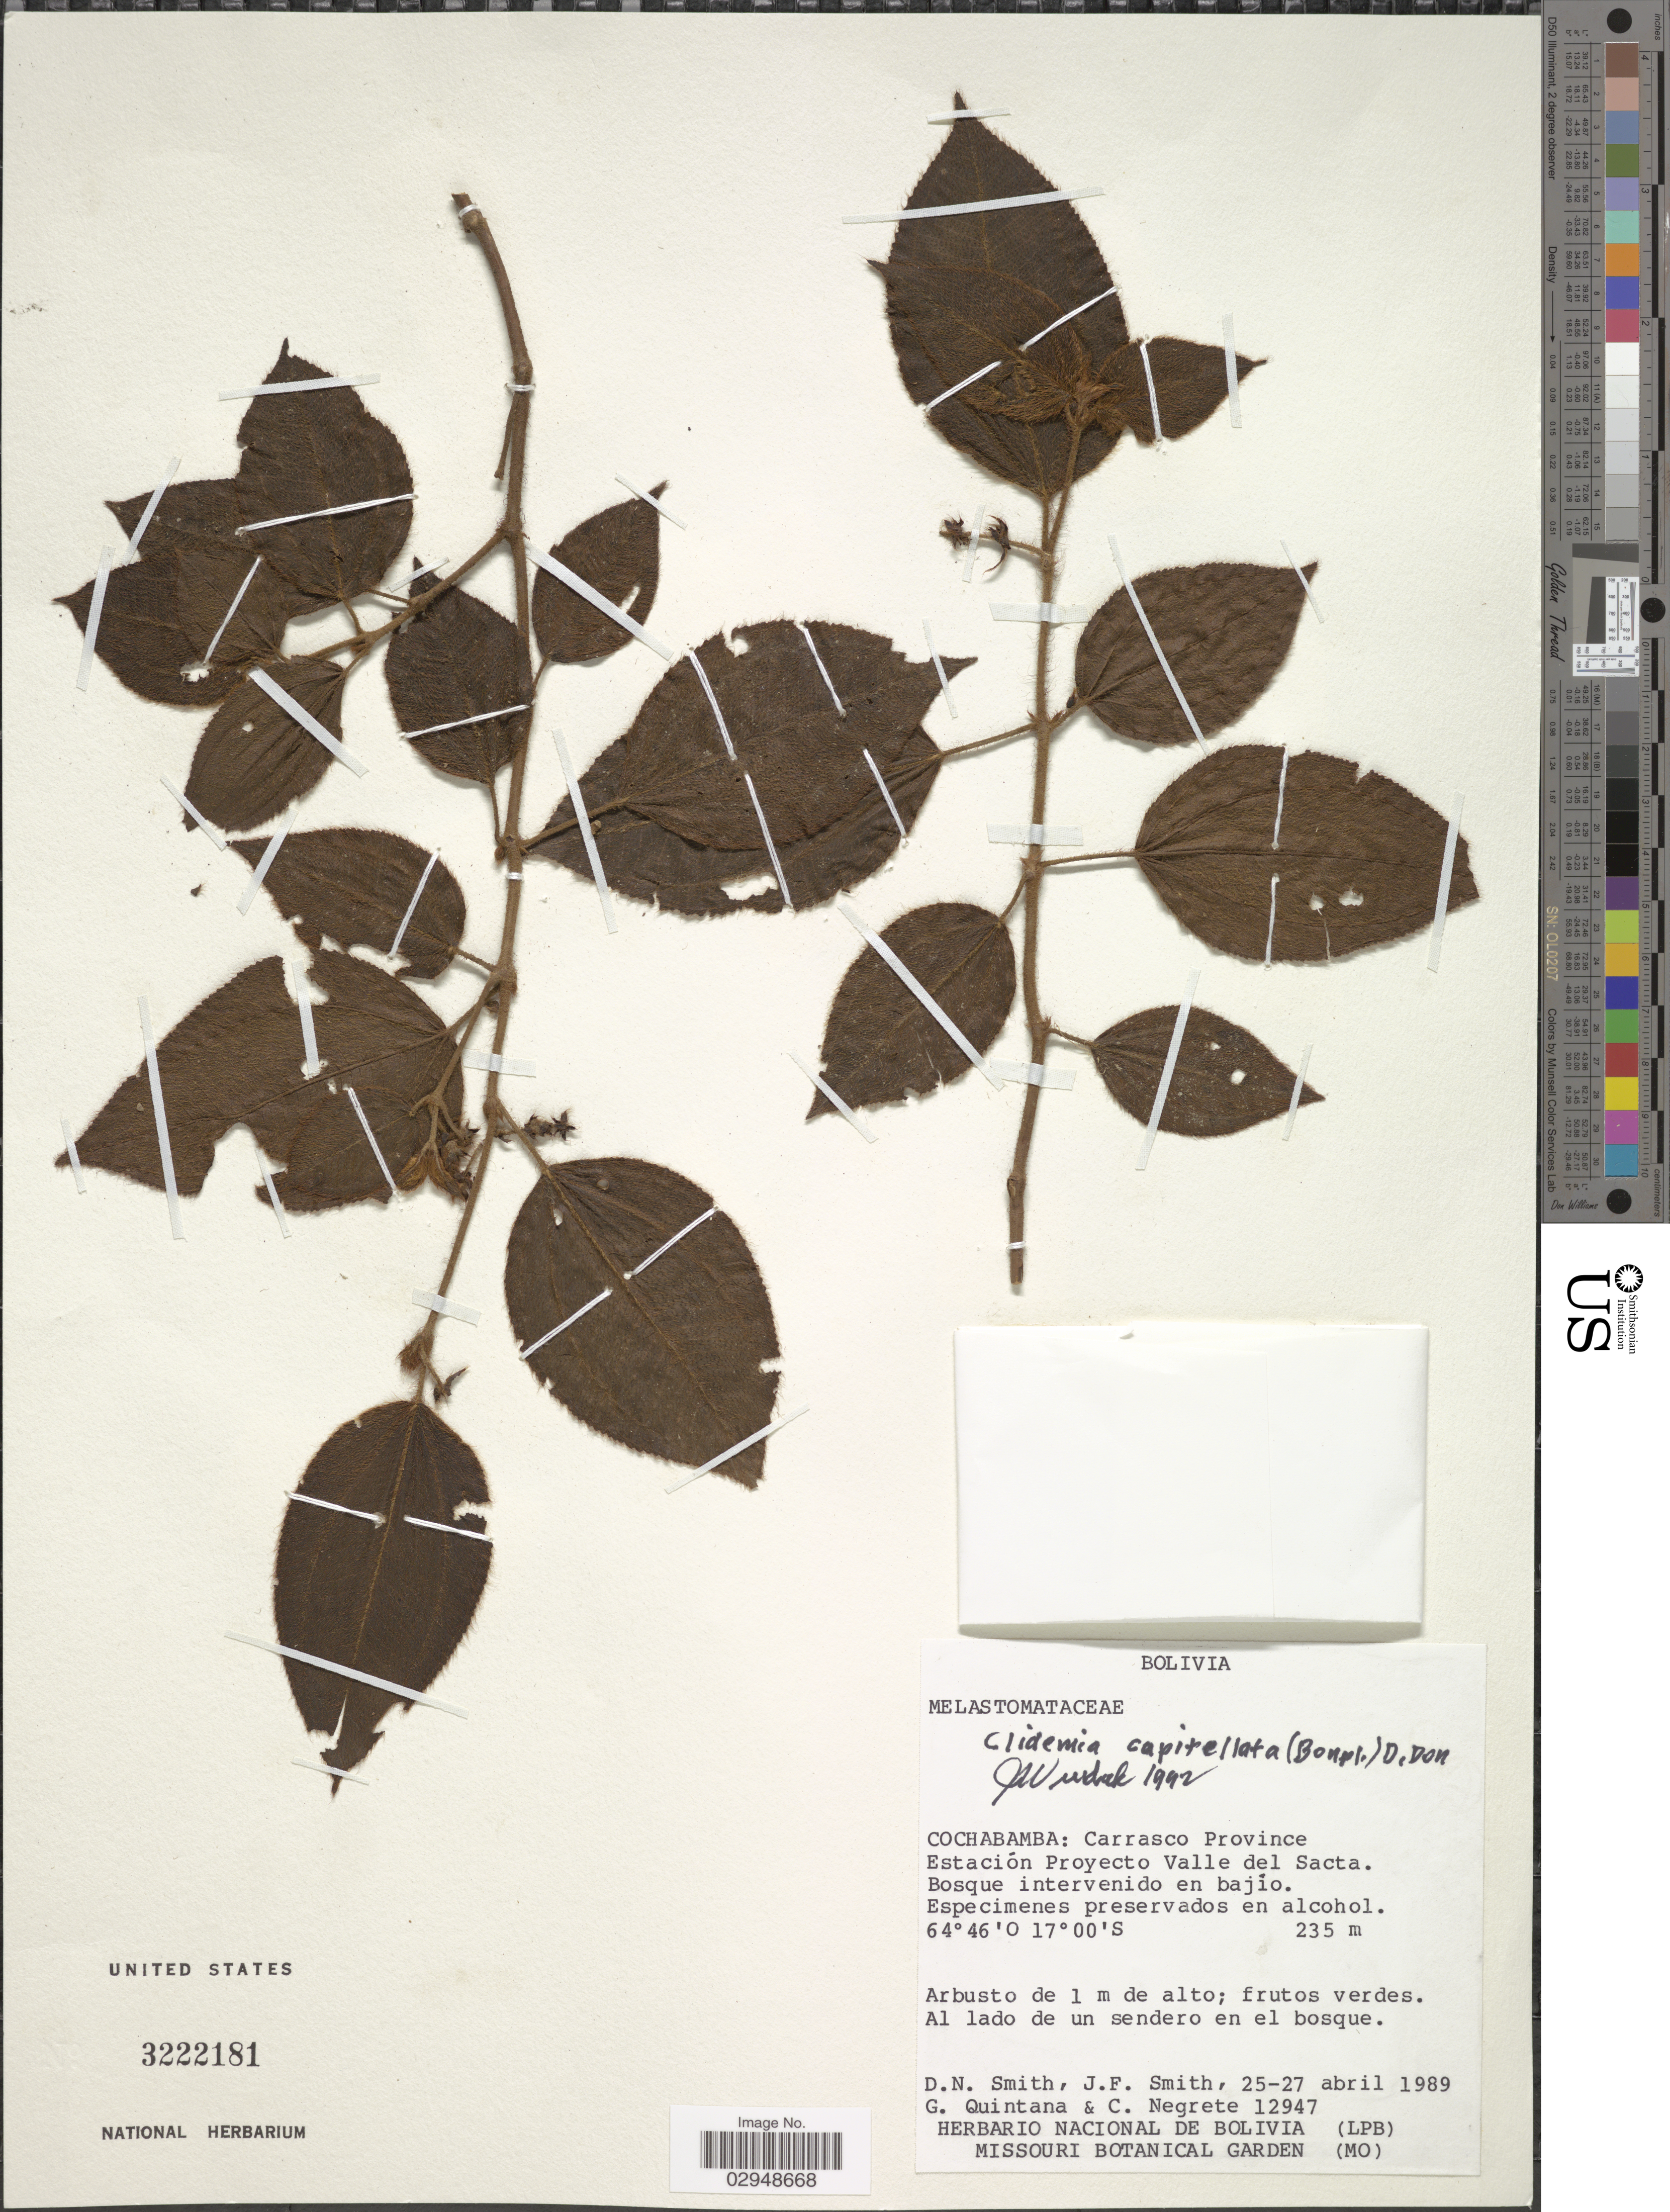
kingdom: Plantae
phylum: Tracheophyta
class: Magnoliopsida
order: Myrtales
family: Melastomataceae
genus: Clidemia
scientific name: Clidemia capitellata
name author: (Bonpl.) D. Don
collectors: D. Smith, J. Smith, G. Quintana & C. Negrete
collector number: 12947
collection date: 1989-04-25/1989-04-27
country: Bolivia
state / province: Cochabamba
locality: Carrasco Province. Estación Proyecto Valle del Sacta.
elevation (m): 235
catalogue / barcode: US 3222181